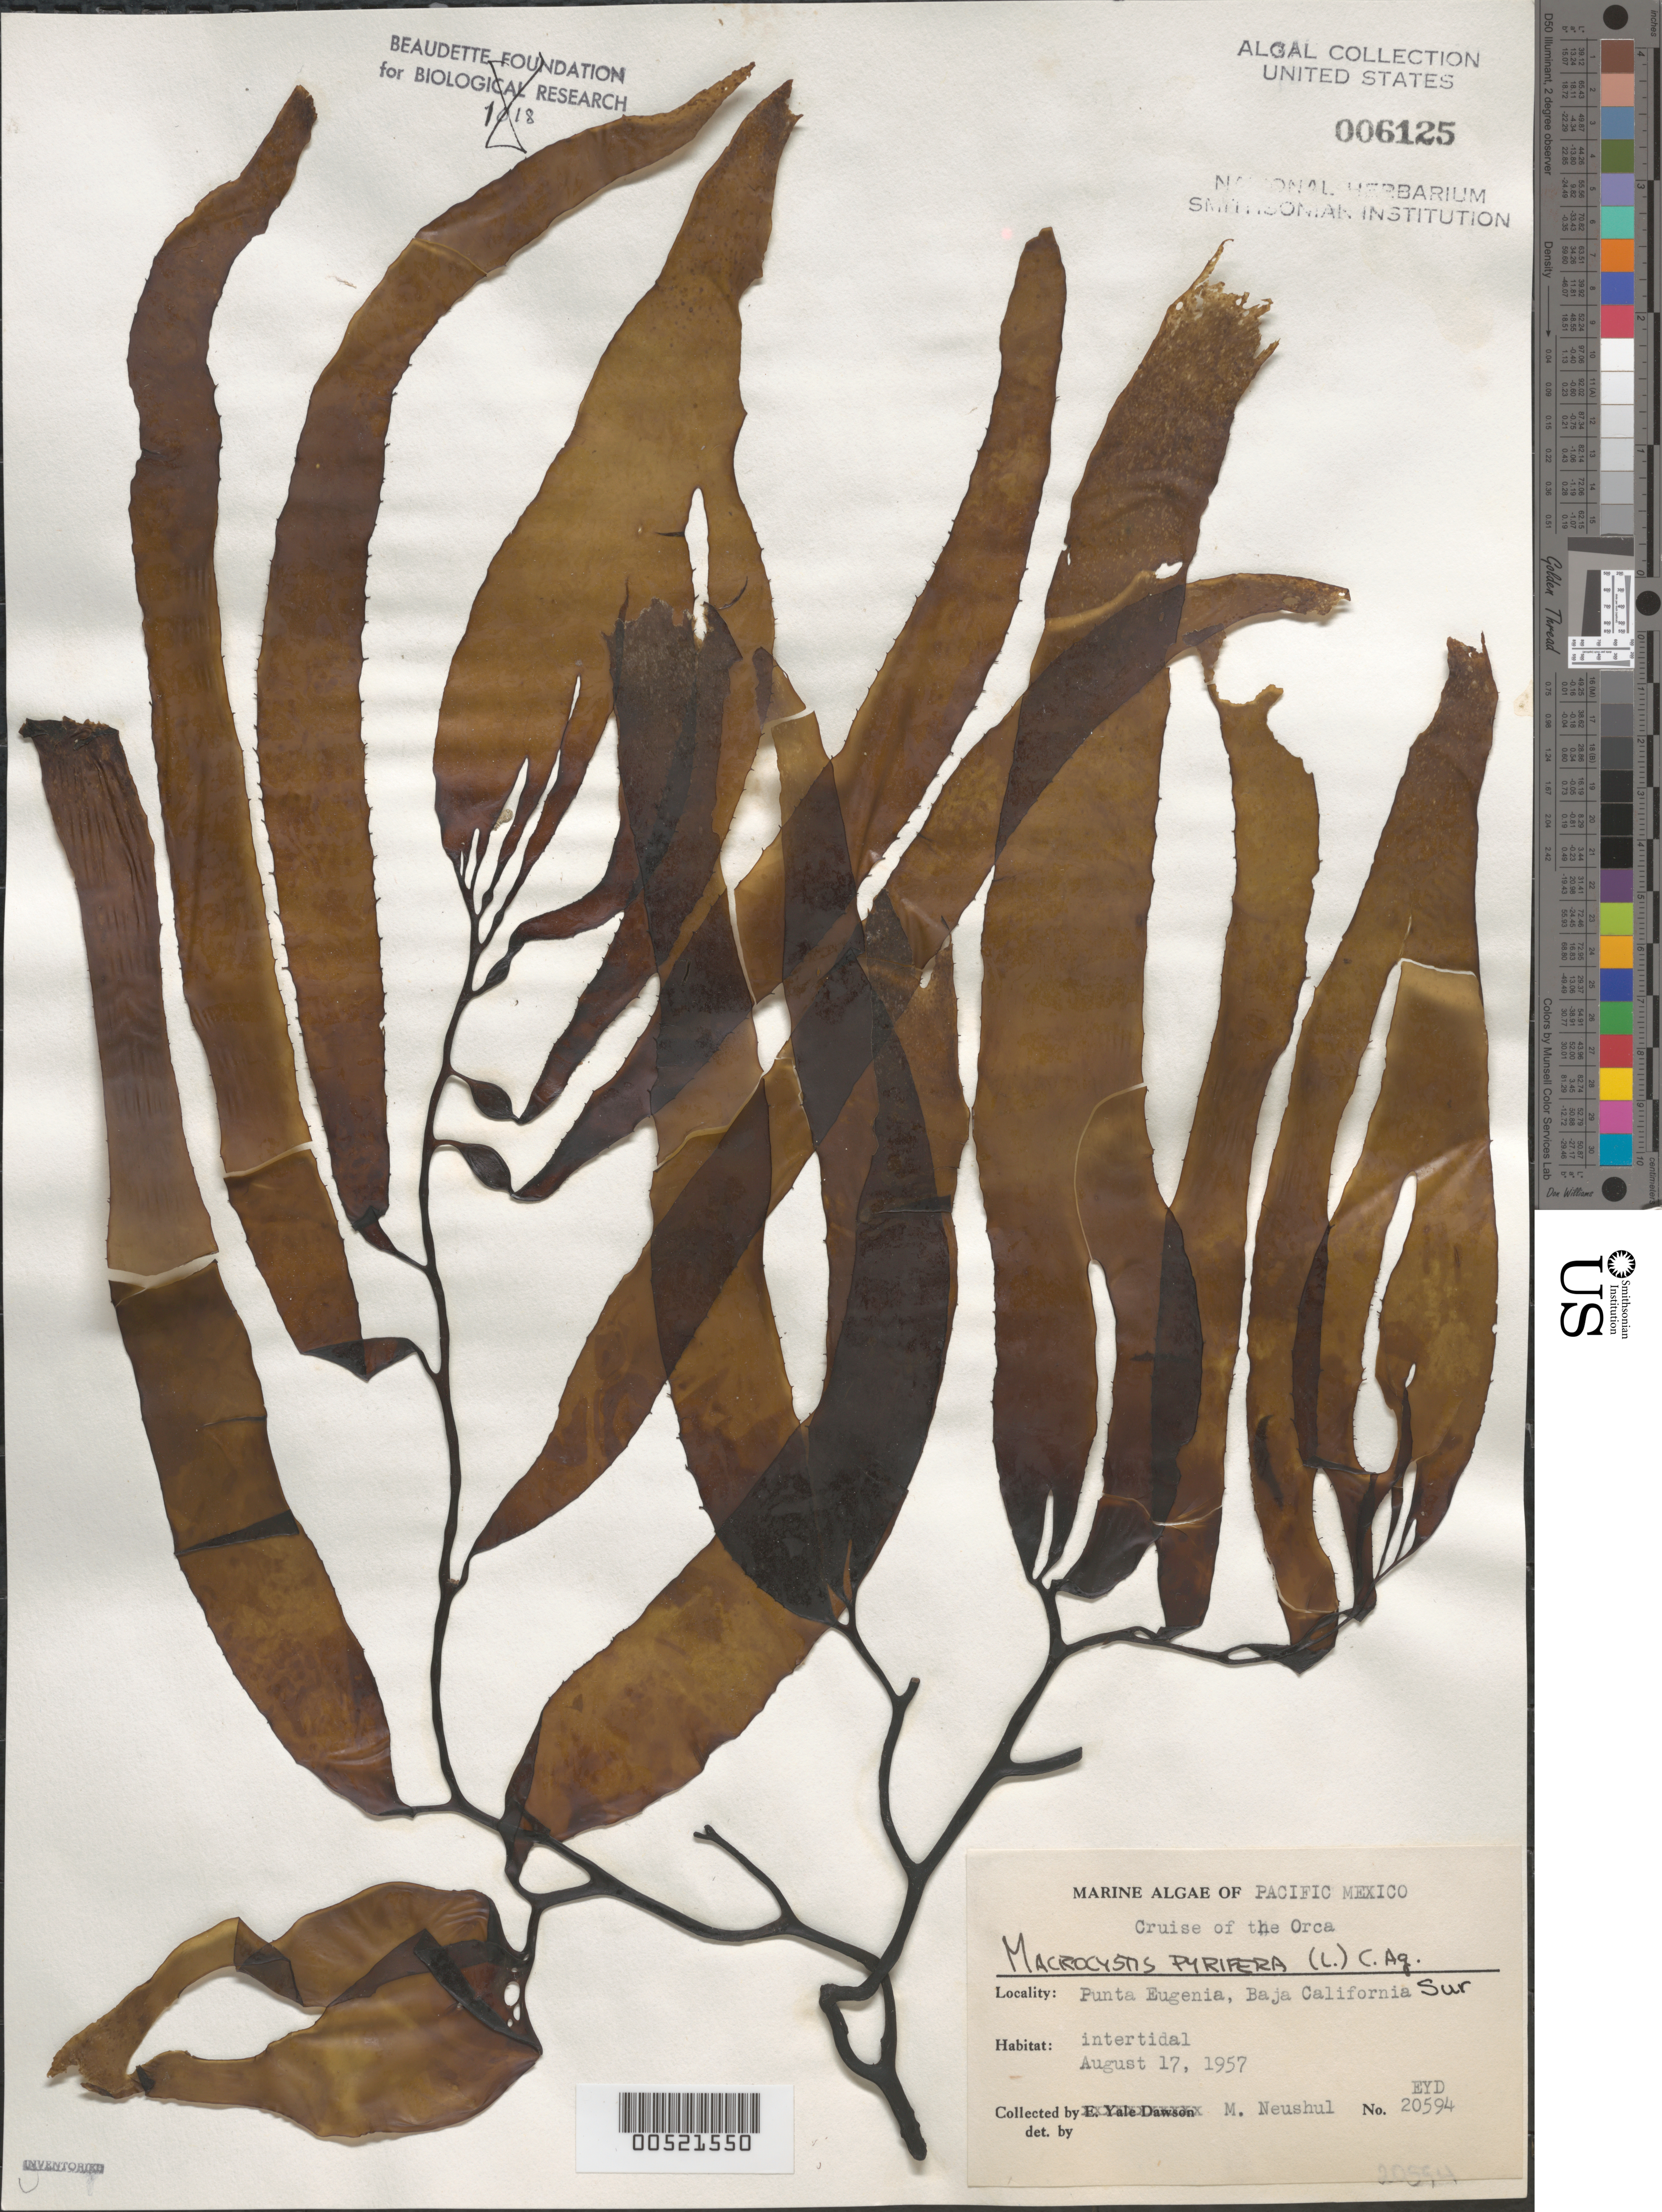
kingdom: Chromista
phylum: Ochrophyta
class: Phaeophyceae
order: Laminariales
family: Laminariaceae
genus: Macrocystis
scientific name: Macrocystis pyrifera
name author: (L.) C. Agardh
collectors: M. Neushul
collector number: EYD 20594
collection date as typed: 17 Aug 1957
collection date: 1957-08-17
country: Mexico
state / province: Baja California Sur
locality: Punta Eugenia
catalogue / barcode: US 6125